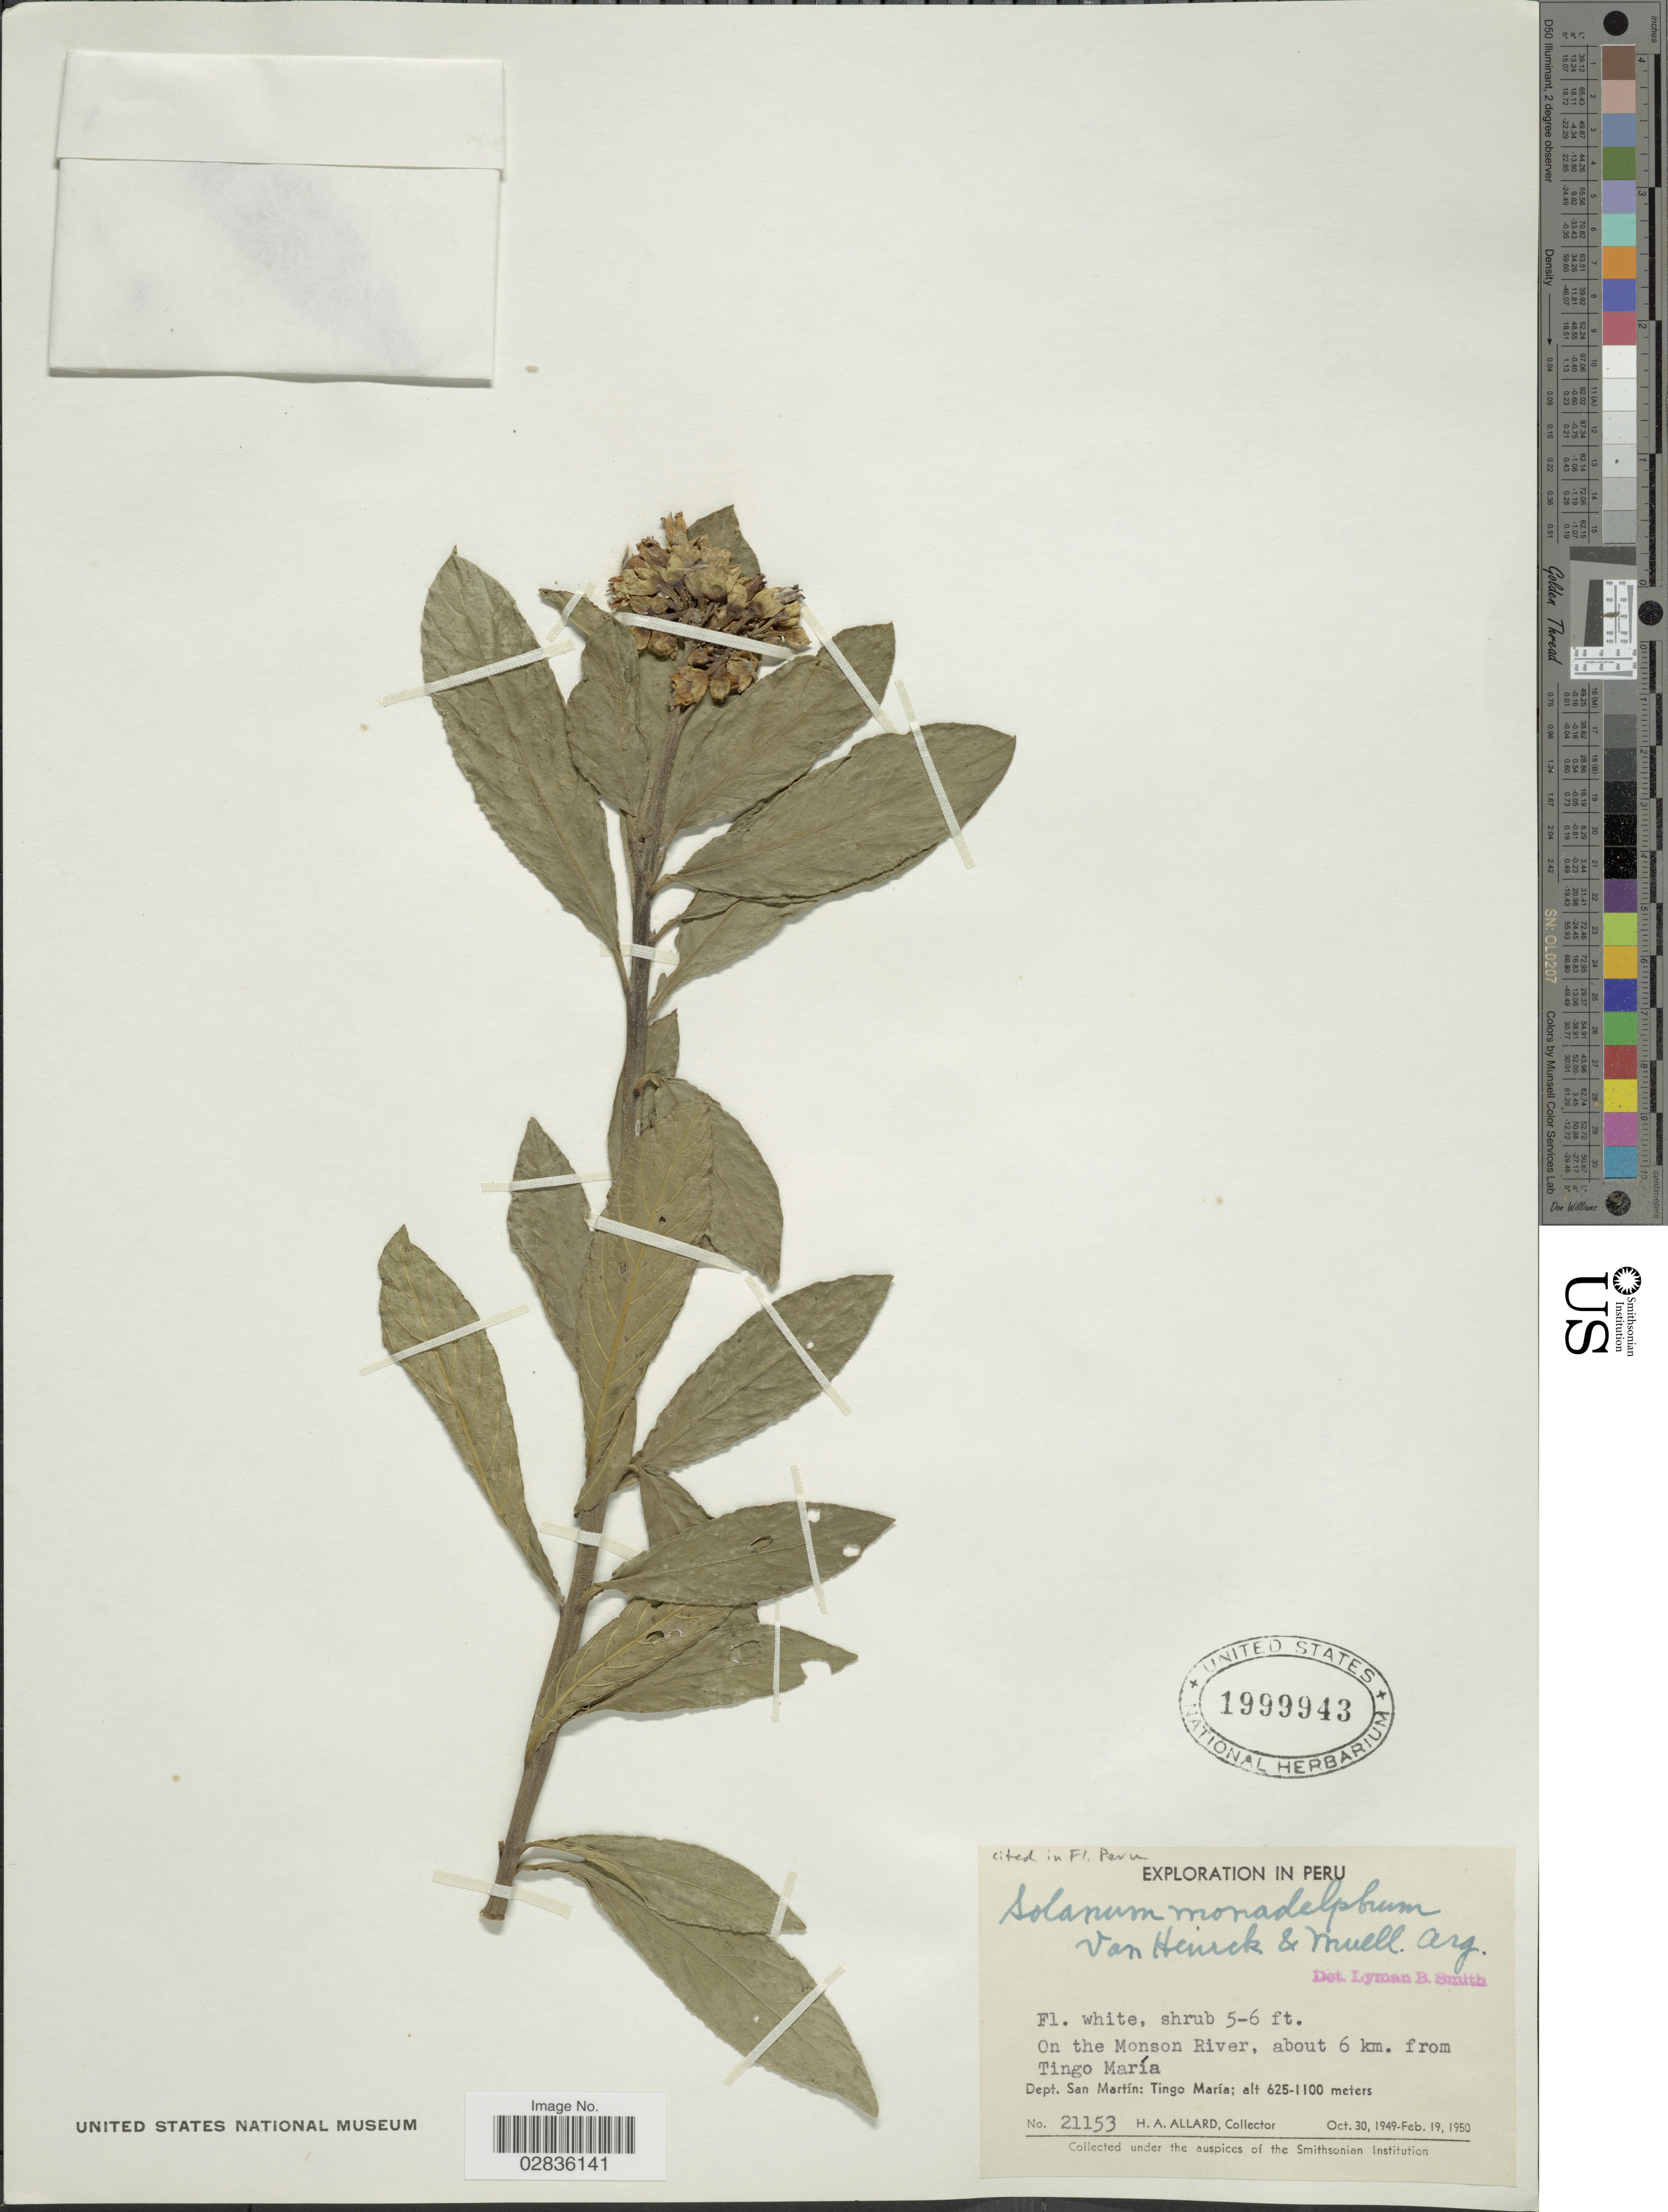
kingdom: Plantae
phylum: Tracheophyta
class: Magnoliopsida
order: Solanales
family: Solanaceae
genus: Solanum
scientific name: Solanum monadelphum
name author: Van Heurck & Müll. Arg.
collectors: H. A. Allard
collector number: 21153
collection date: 1949-10-30/1950-02-19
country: Peru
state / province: San Martín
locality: On the Monson River, about 6 km. from Tingo María. Dept. San Martín: Tingo María.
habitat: on the river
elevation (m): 625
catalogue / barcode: US 1999943